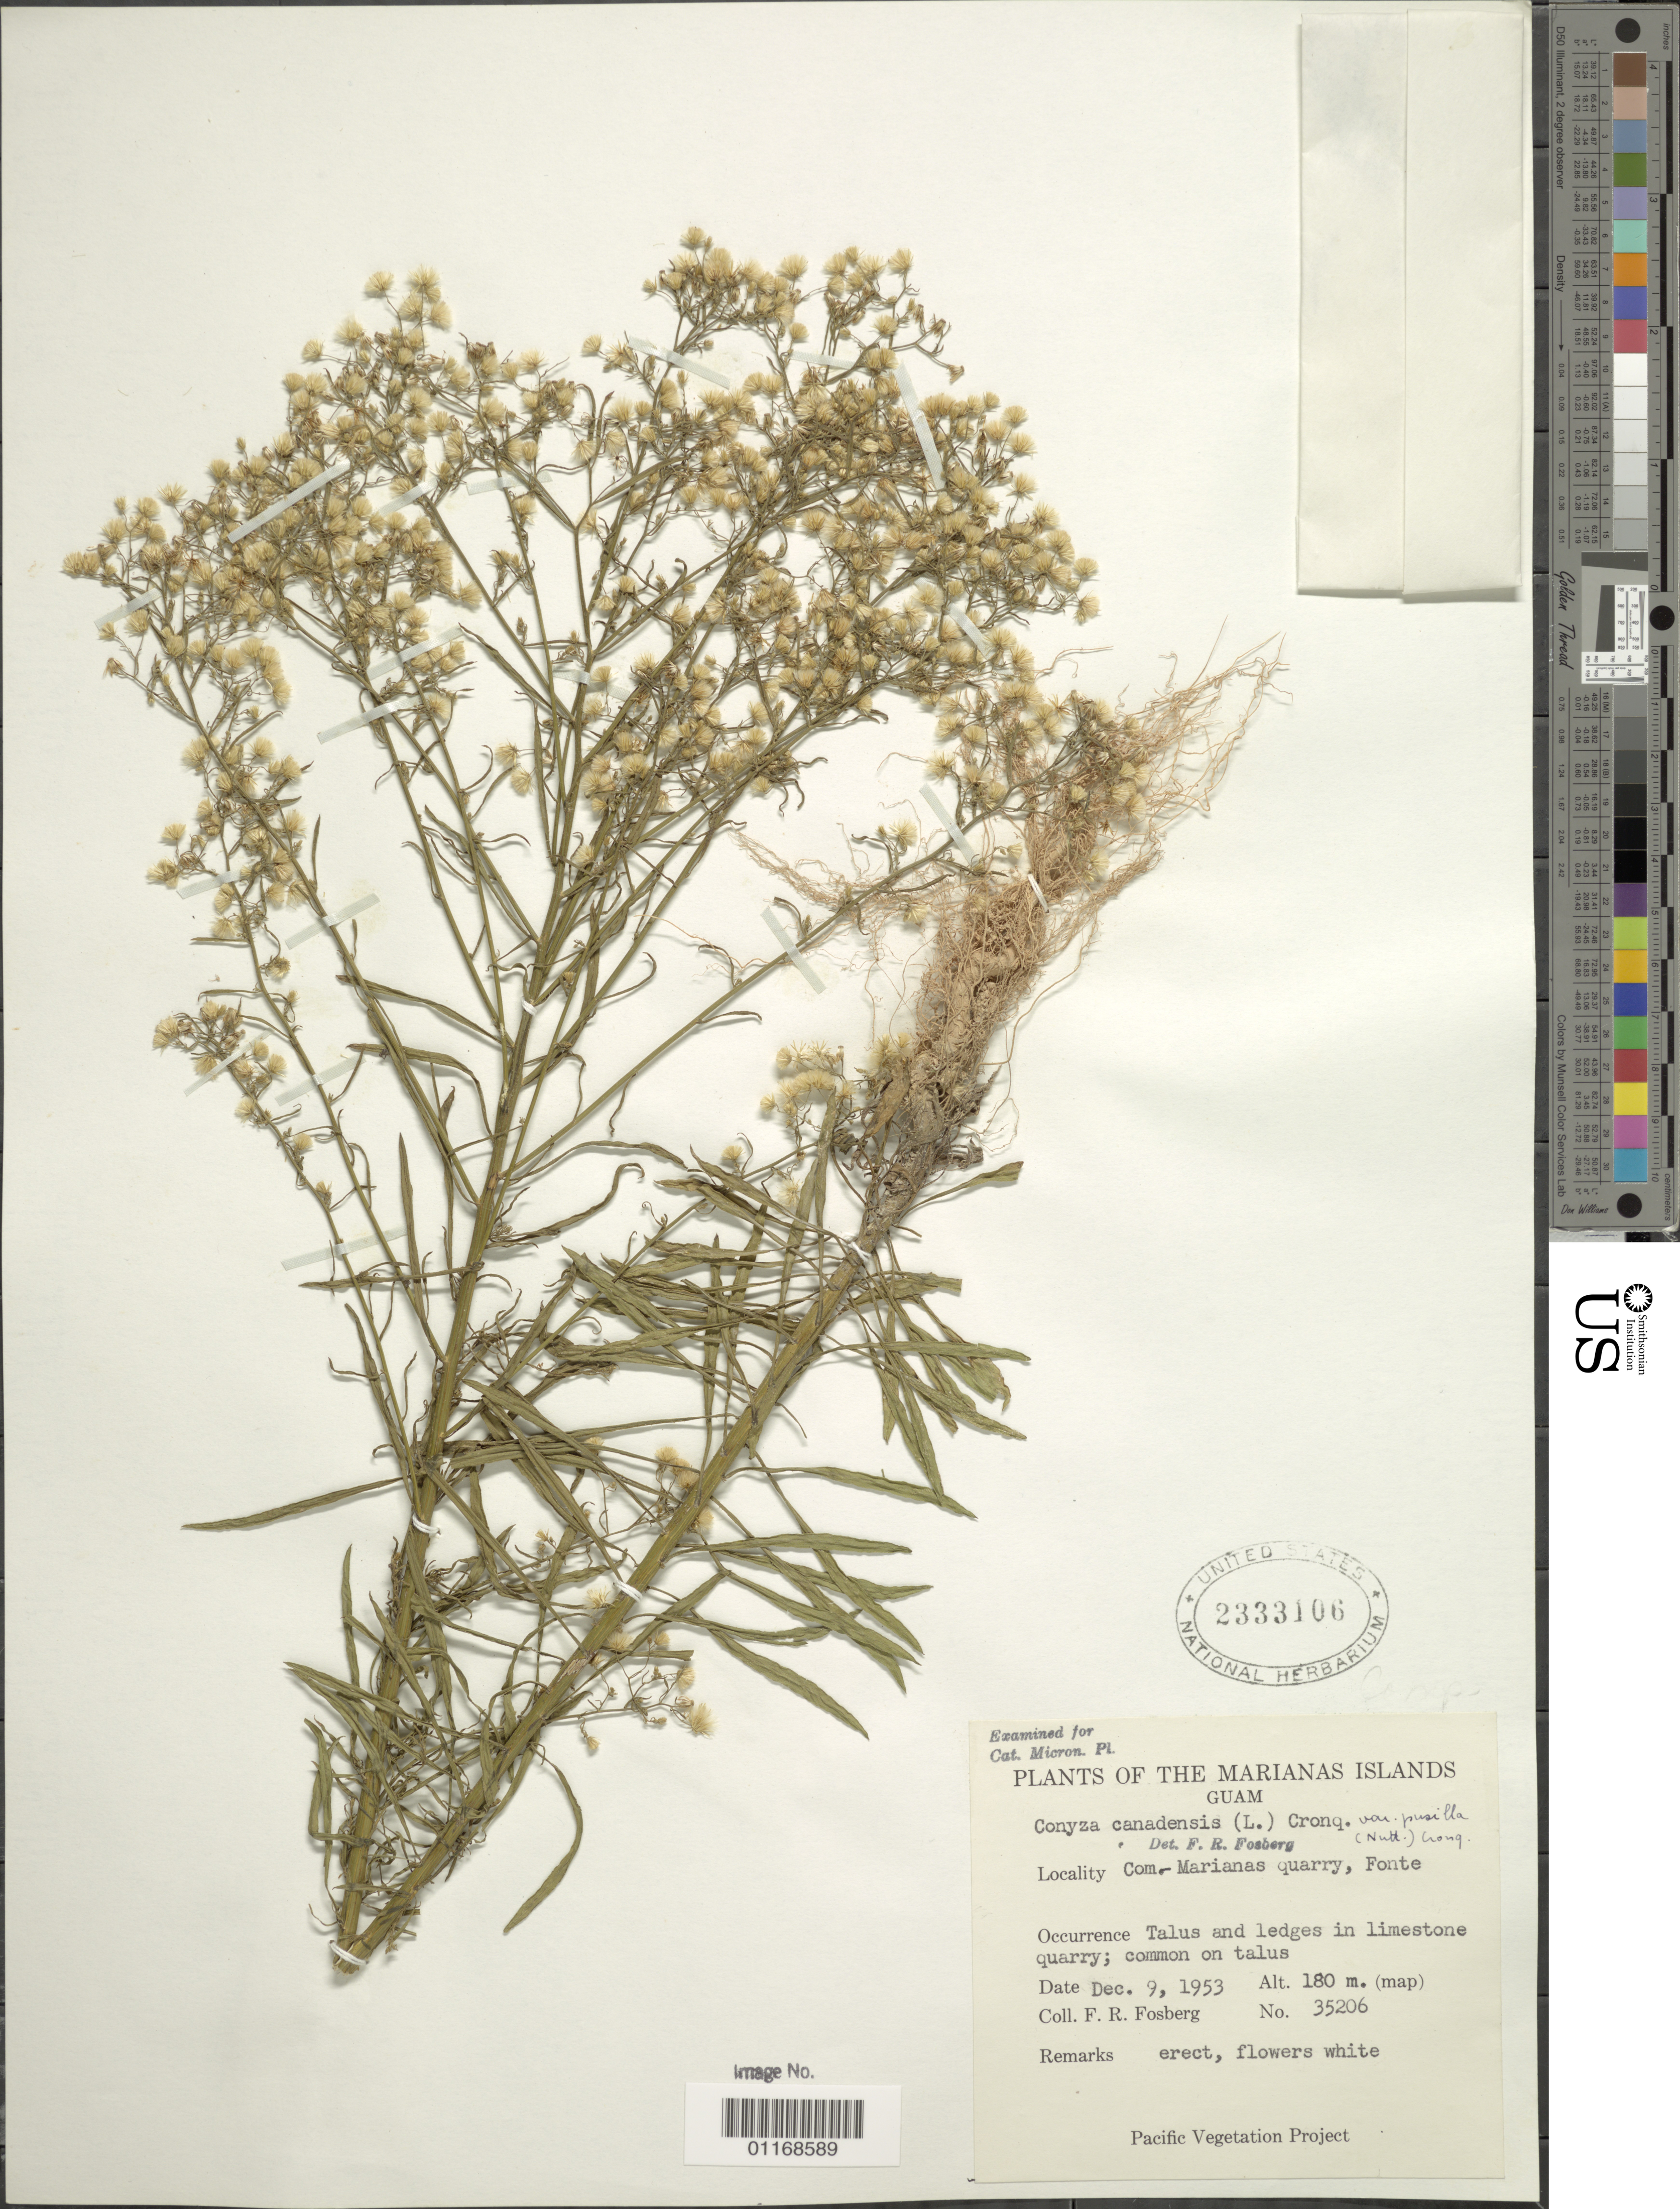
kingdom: Plantae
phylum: Tracheophyta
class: Magnoliopsida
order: Asterales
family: Asteraceae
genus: Erigeron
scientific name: Erigeron canadensis var. pusillus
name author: (Nutt.) Bolvin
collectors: F. R. Fosberg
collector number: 35206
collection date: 1953-12-09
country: Guam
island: Guam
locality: Com. Mariana quarry, fonte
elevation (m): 180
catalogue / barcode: US 2333106